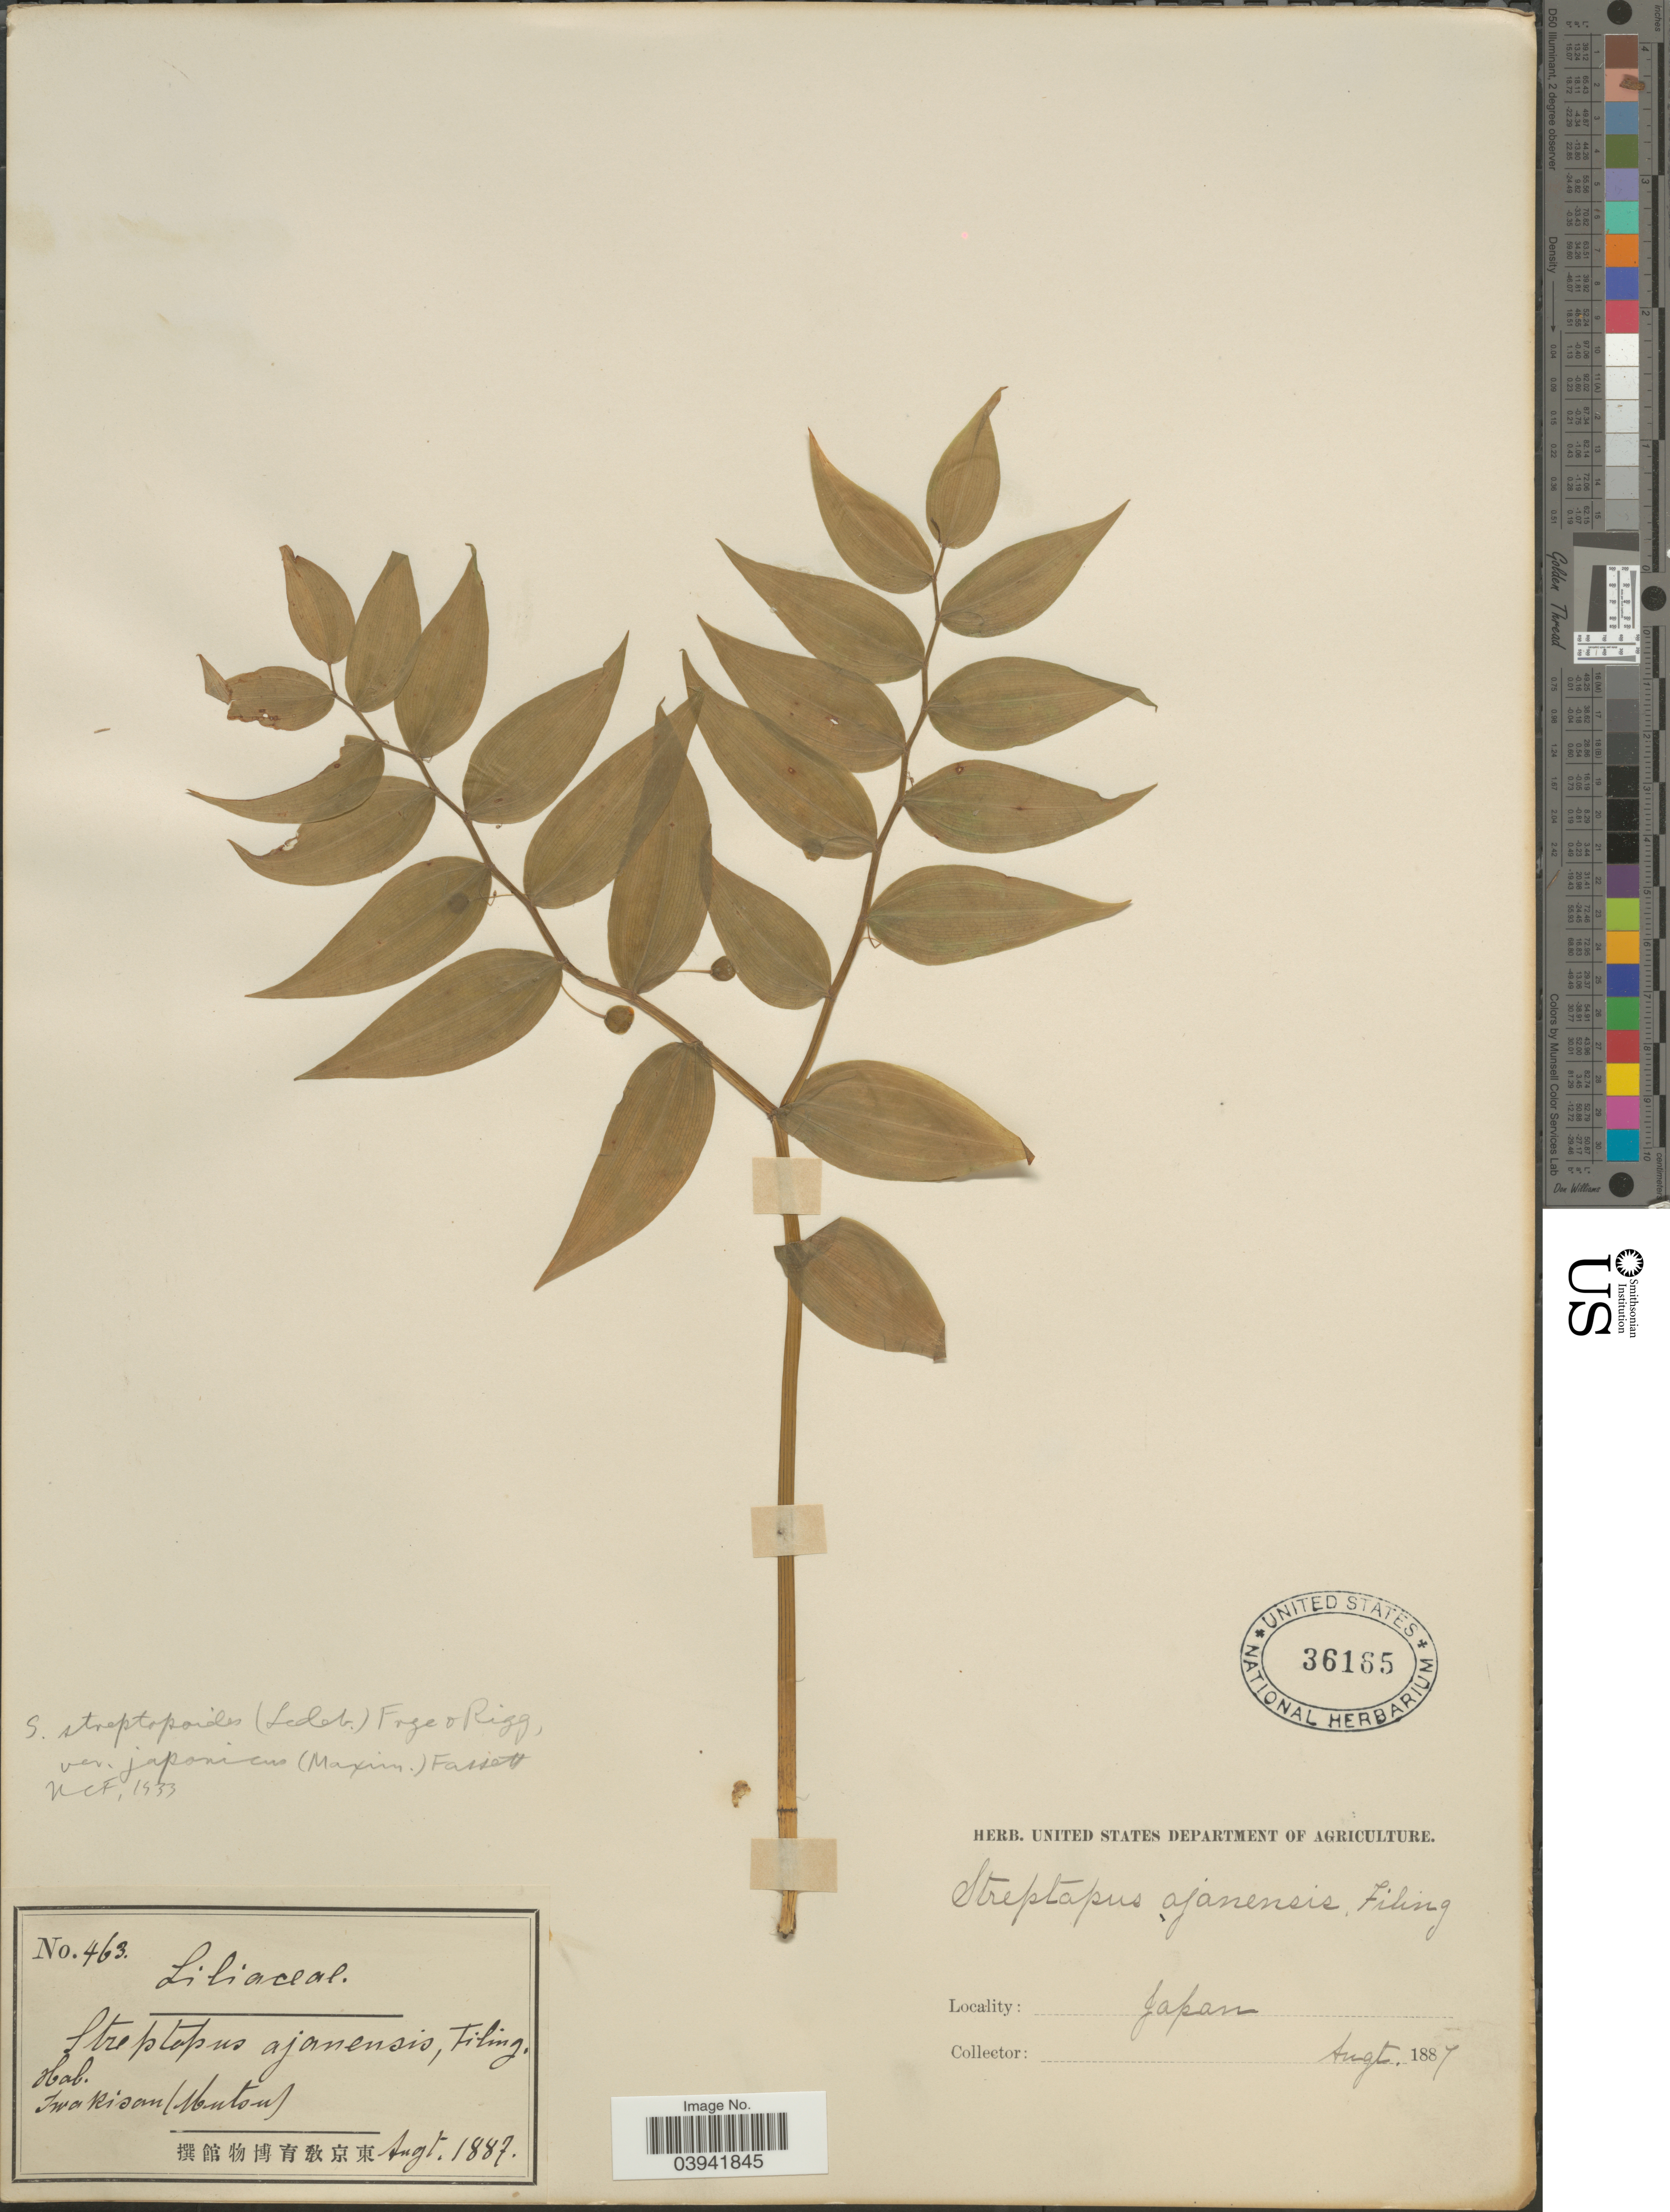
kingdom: Plantae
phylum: Tracheophyta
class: Liliopsida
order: Liliales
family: Liliaceae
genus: Streptopus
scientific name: Streptopus streptopoides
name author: (Ledeb.) Frye & Rigg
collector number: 463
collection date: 1887-08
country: Japan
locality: Iwakisan (Mutsue).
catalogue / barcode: US 36165